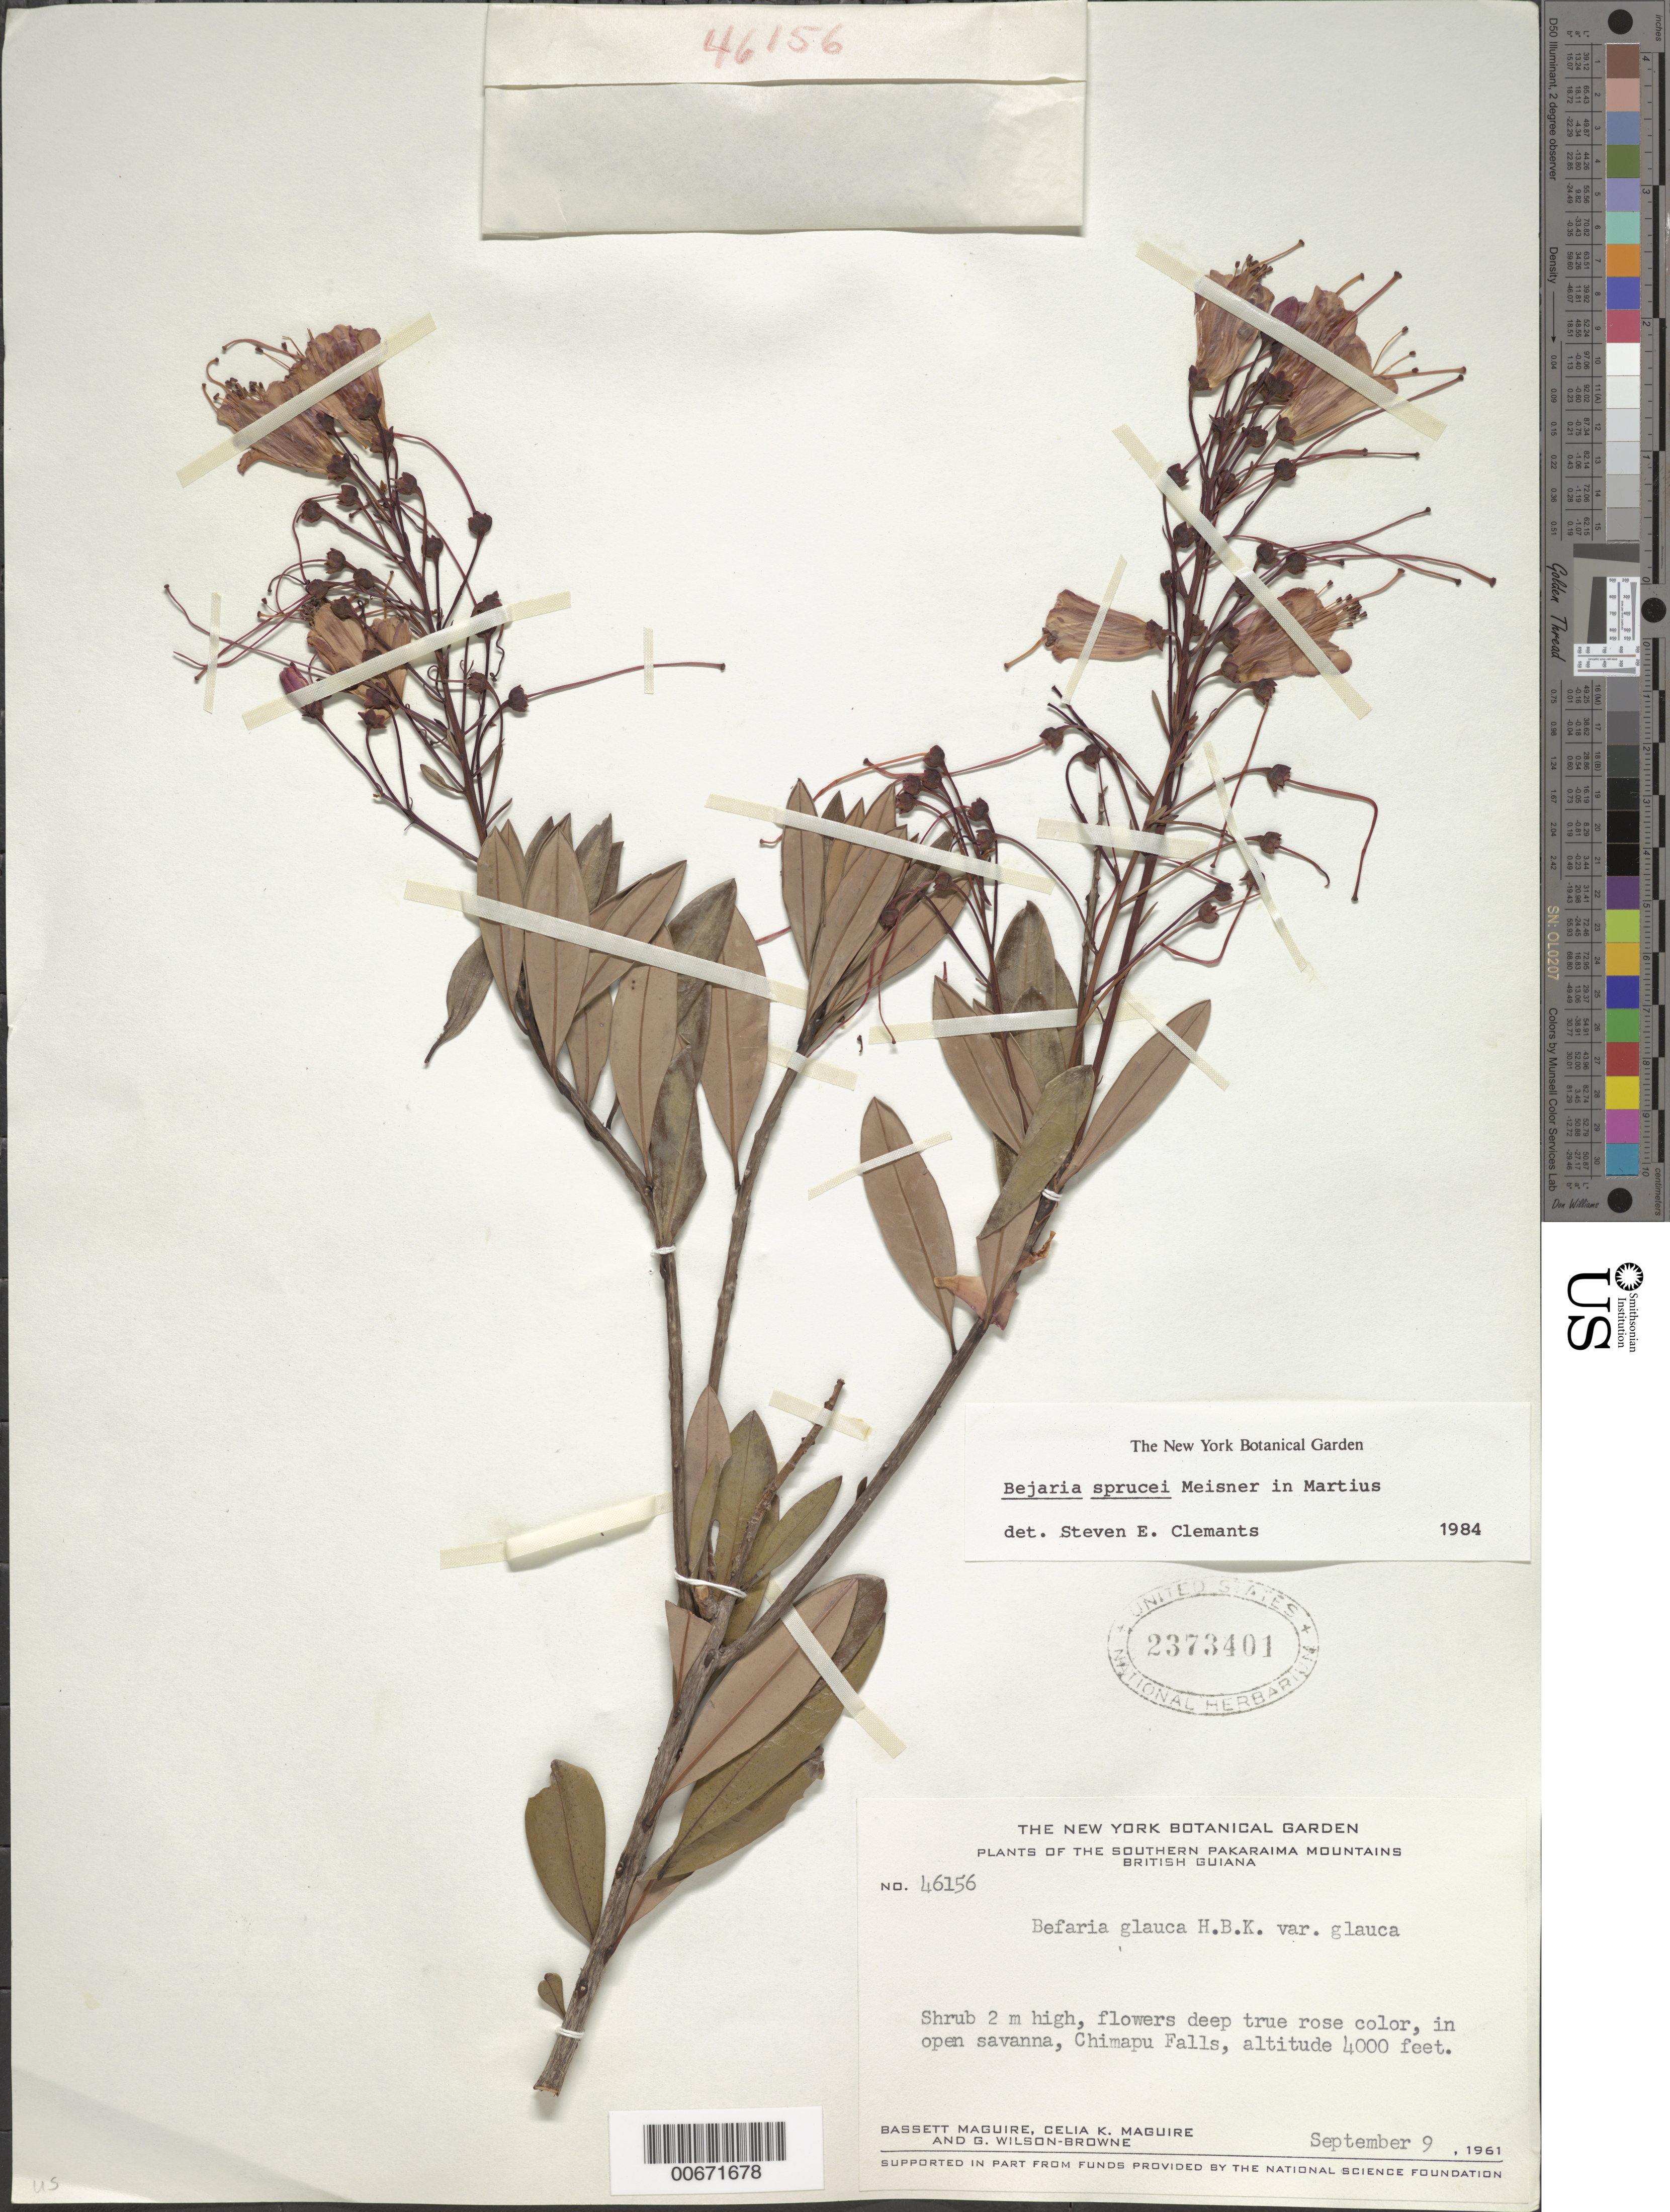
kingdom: Plantae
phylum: Tracheophyta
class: Magnoliopsida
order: Ericales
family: Ericaceae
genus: Bejaria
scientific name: Bejaria sprucei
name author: Meisn.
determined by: Clemants, S. E.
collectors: B. Maguire, C. K. Maguire & G. Wilson-Browne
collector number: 46156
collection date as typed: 9-Sep-61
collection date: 1961-09-09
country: Guyana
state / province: Potaro-Siparuni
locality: Chimapu Falls, southern Pakaraima Mts.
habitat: Open savanna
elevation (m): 1219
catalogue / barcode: US 2373401